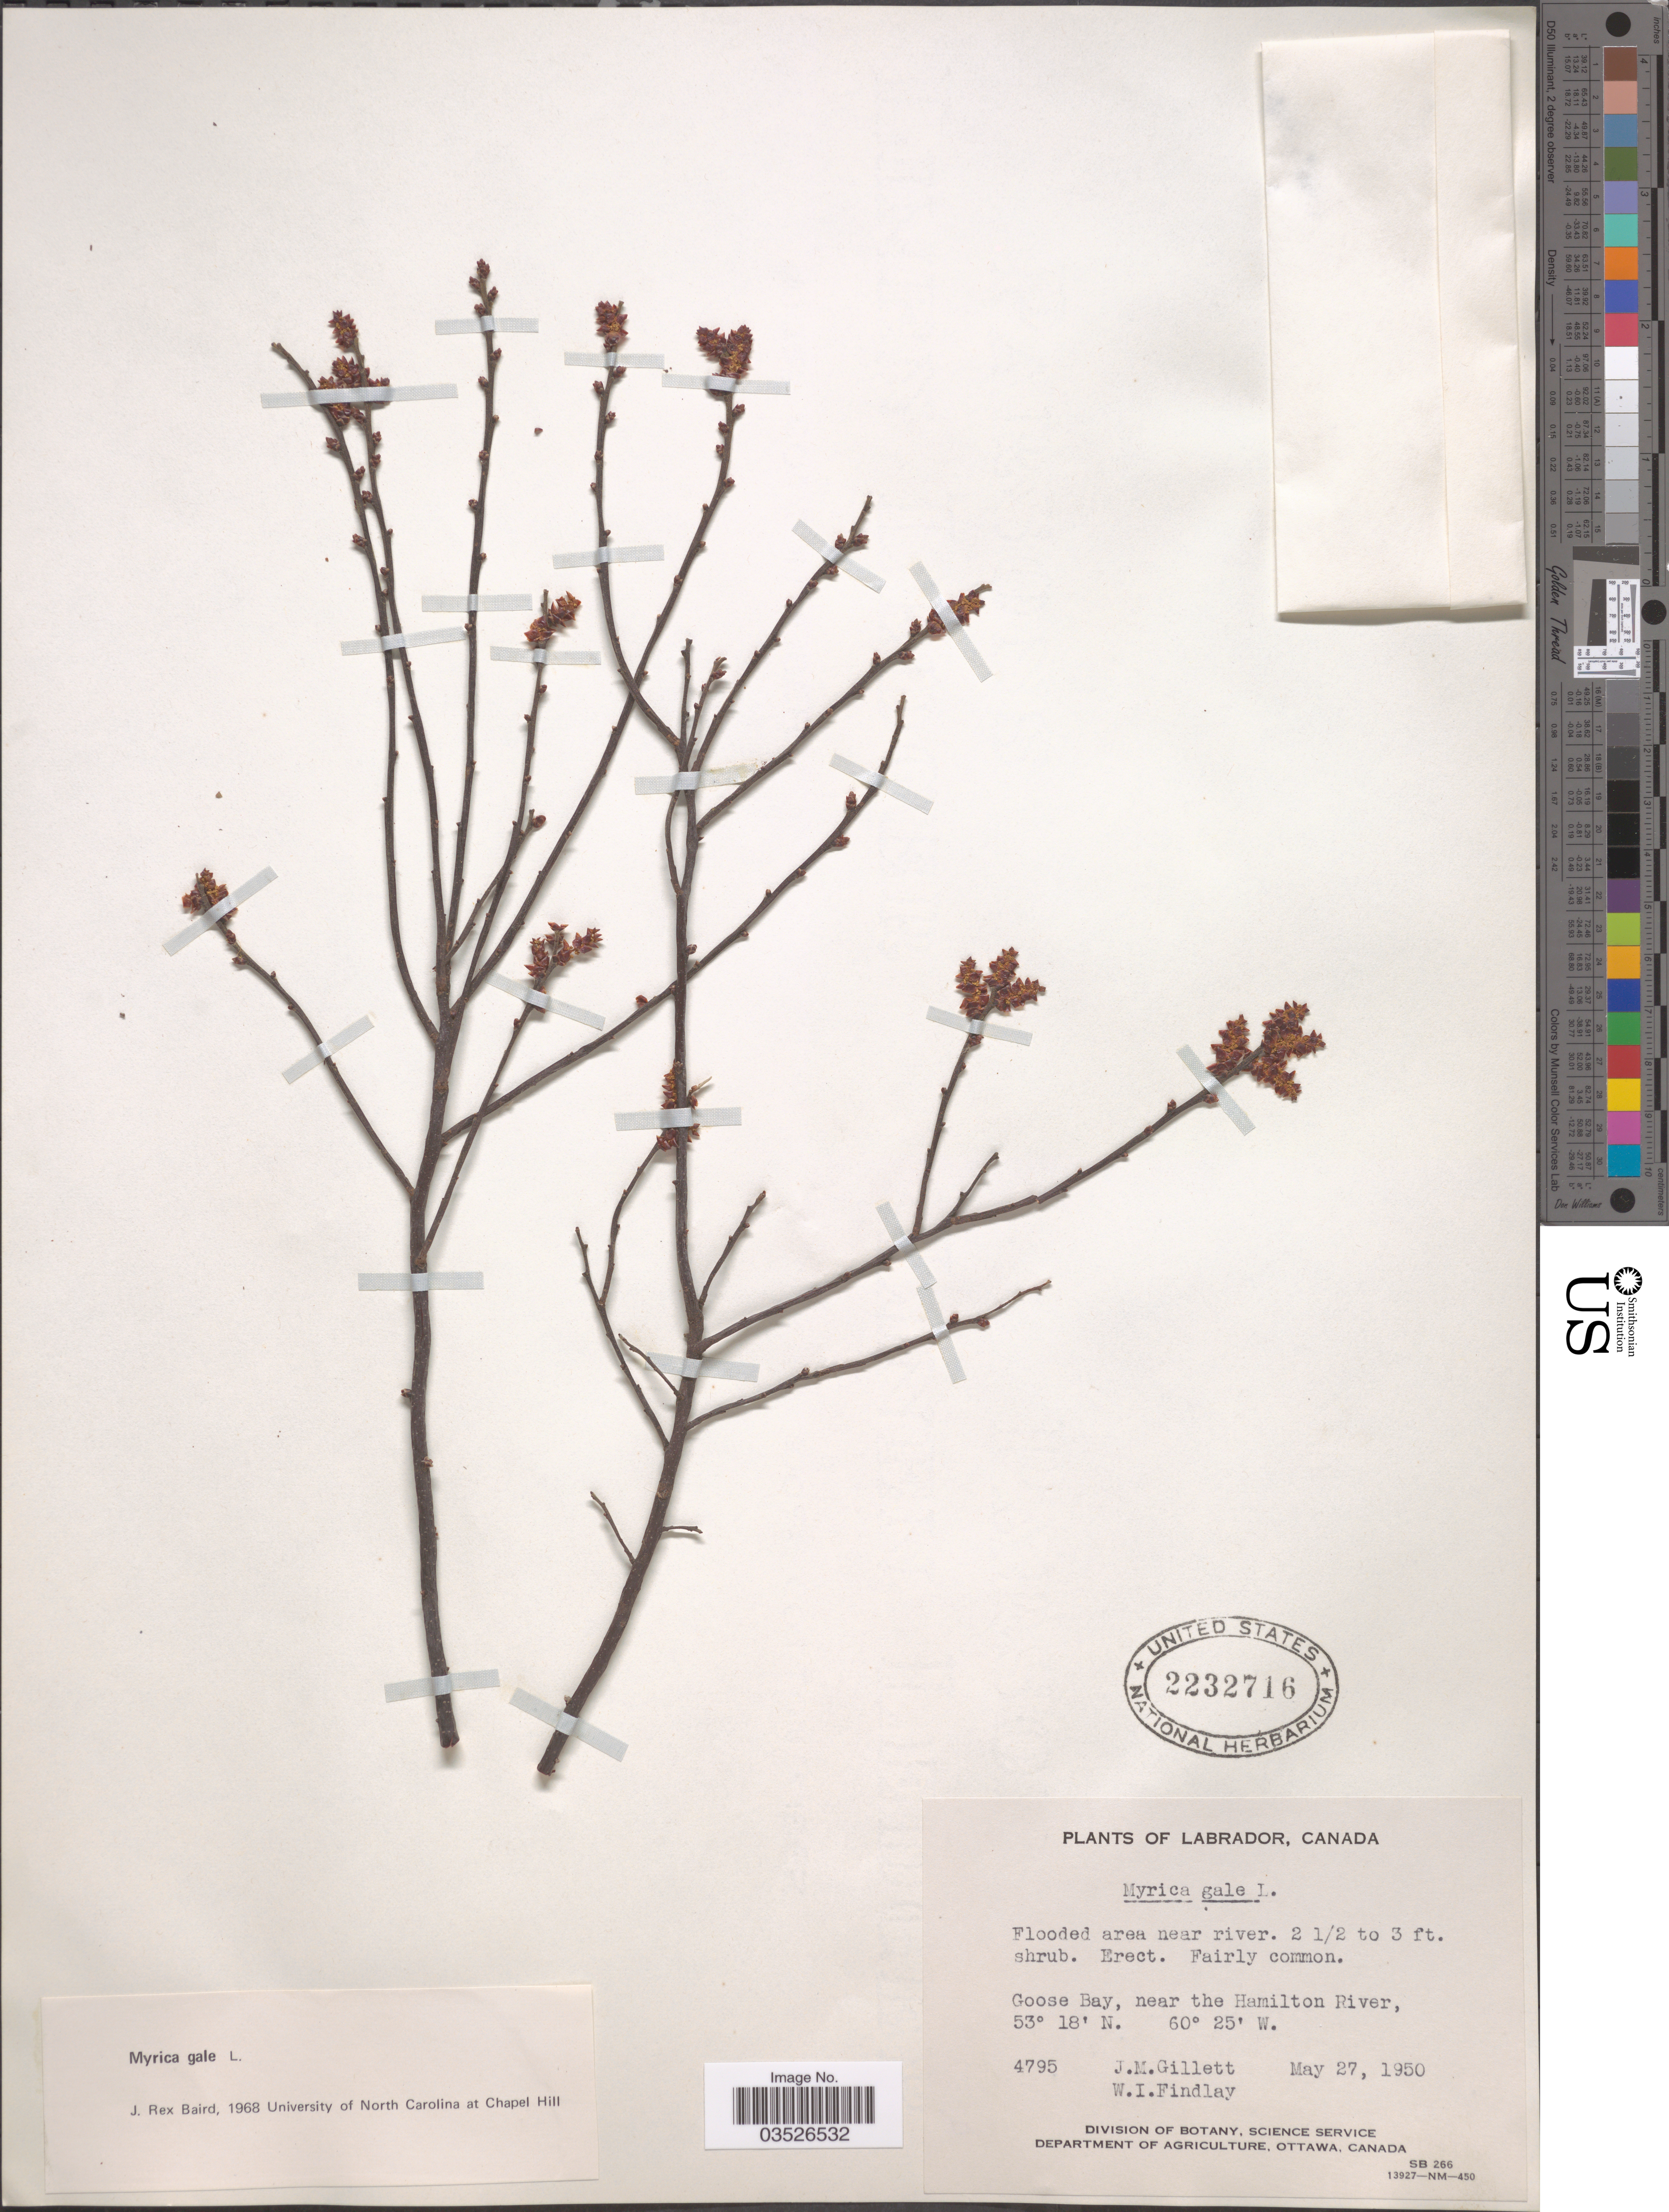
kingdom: Plantae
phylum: Tracheophyta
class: Magnoliopsida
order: Fagales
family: Myricaceae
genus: Myrica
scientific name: Myrica gale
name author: L.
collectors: J. M. Gillett & W. Findlay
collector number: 4795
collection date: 1950-05-27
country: Canada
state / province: Newfoundland and Labrador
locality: Labrador. Goose Bay, near the Hamilton River.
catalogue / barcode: US 2232716